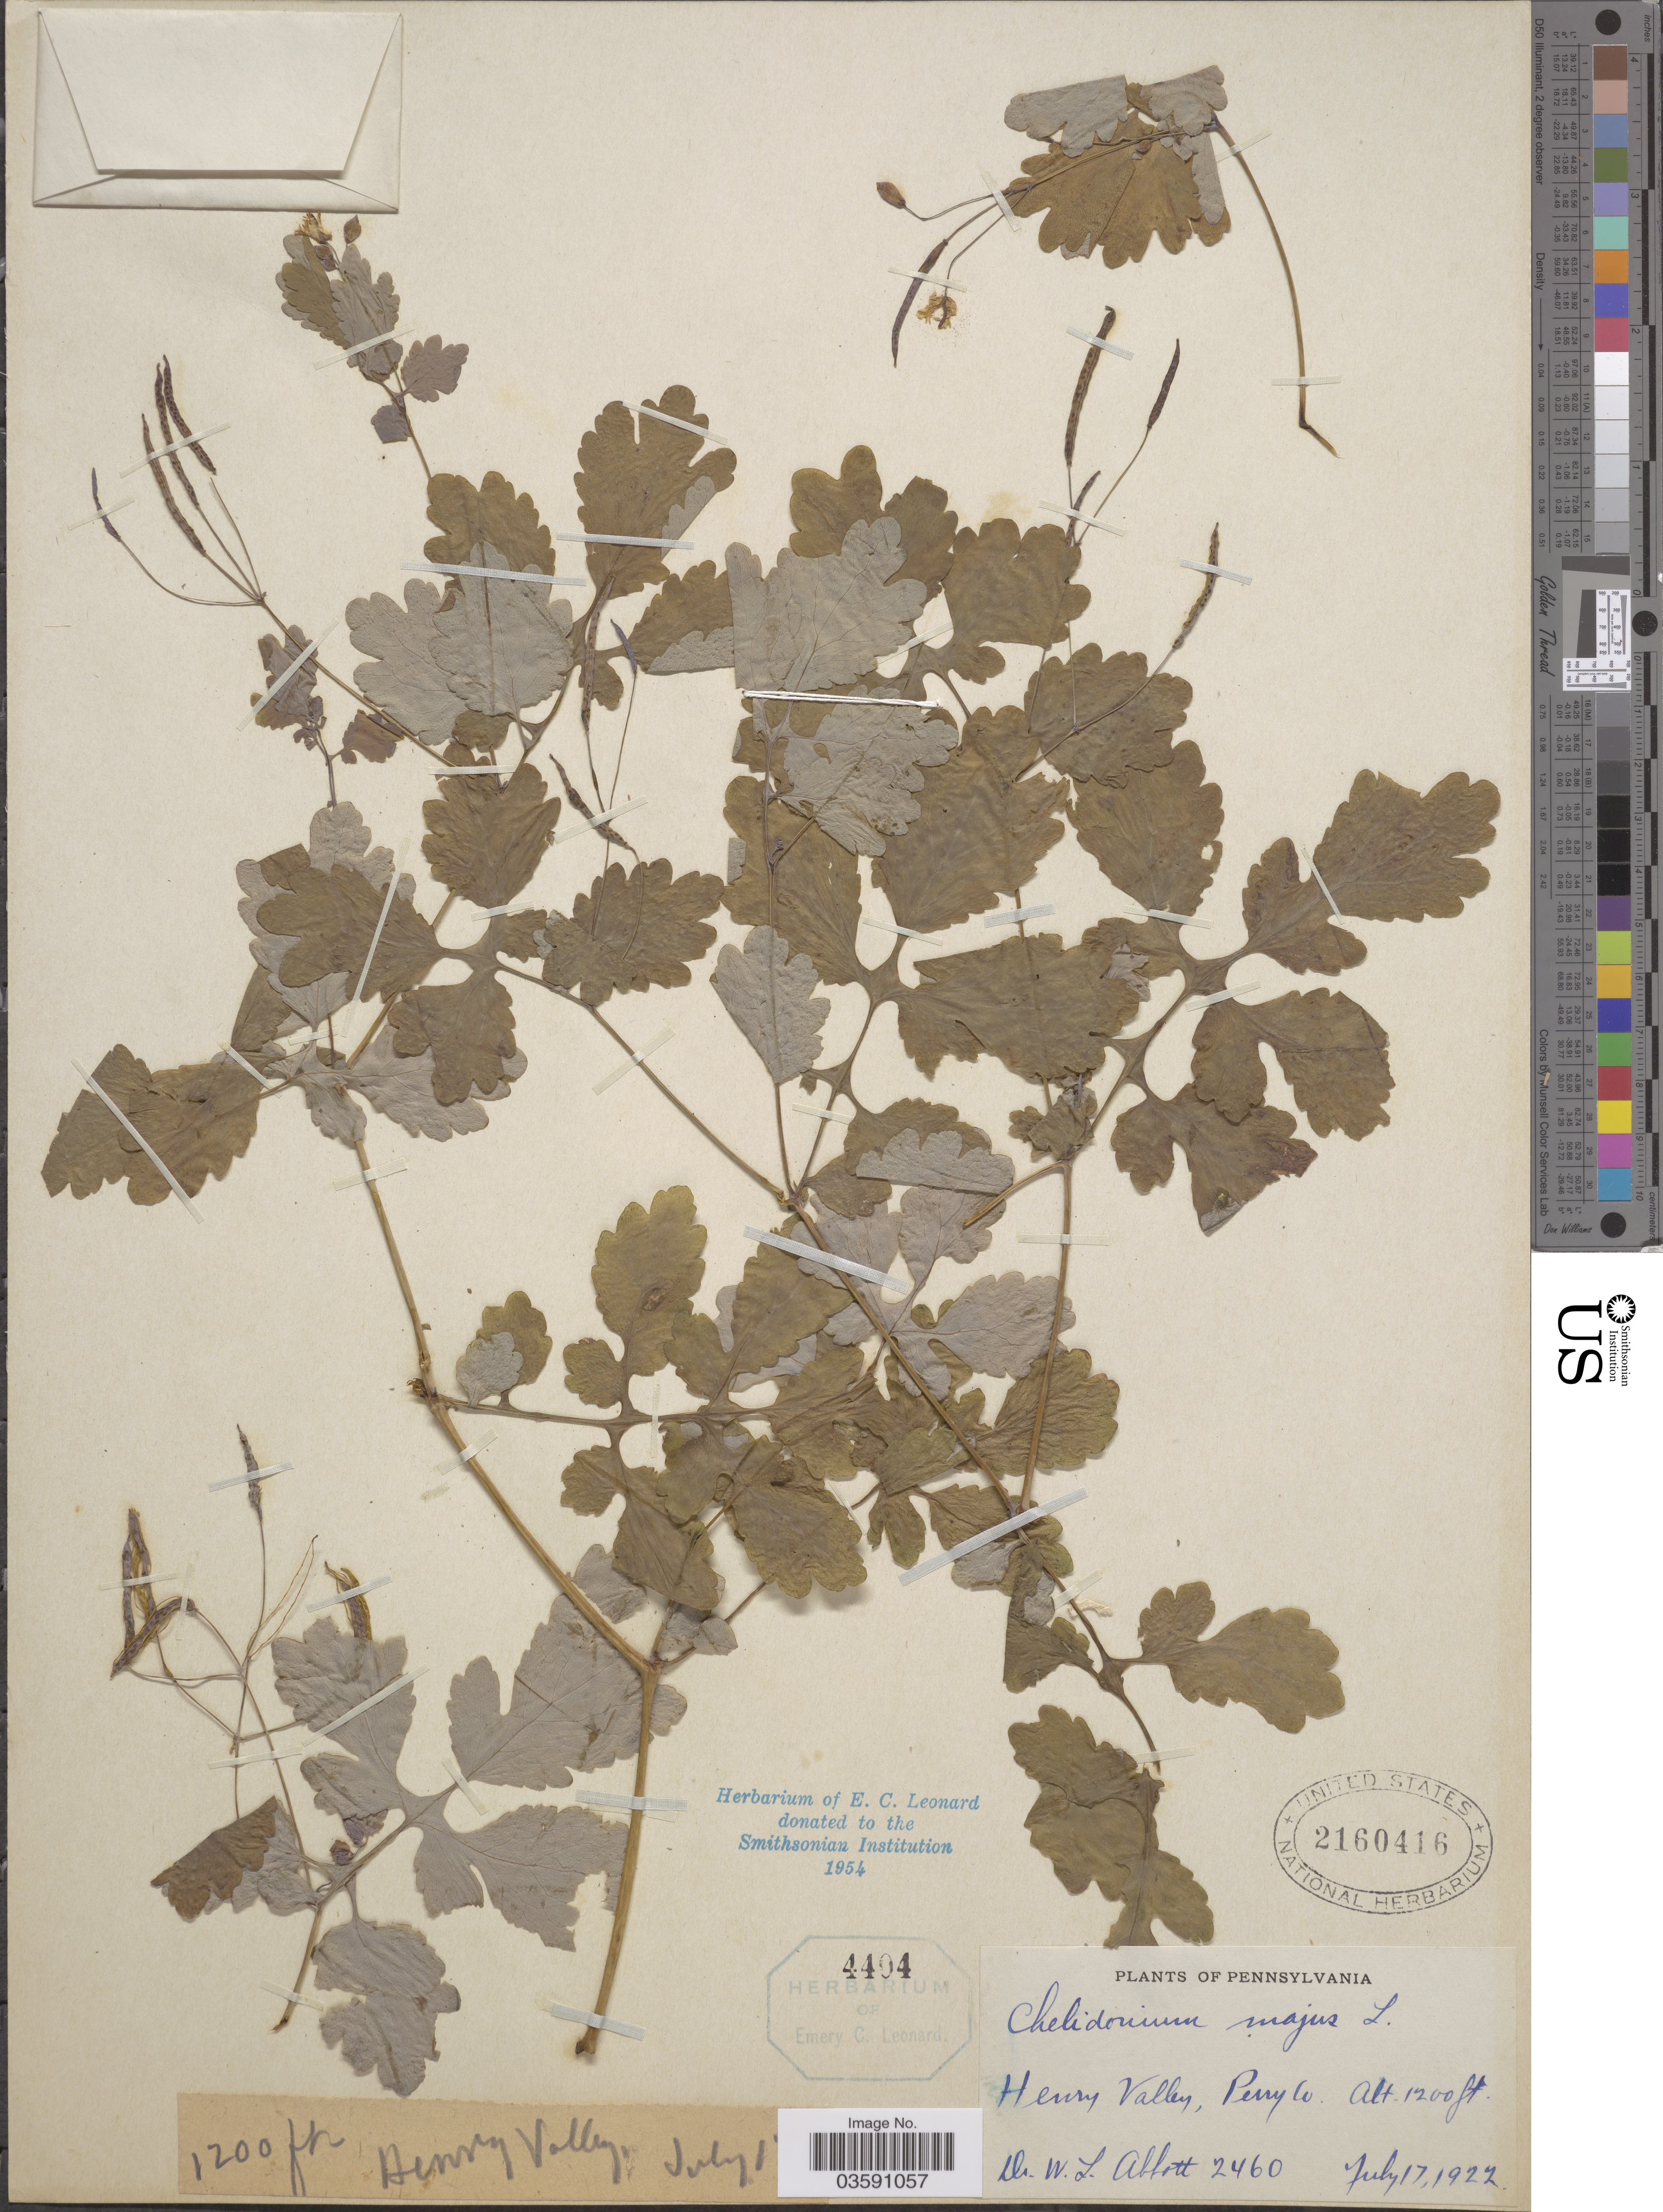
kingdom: Plantae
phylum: Tracheophyta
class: Magnoliopsida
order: Ranunculales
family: Papaveraceae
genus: Chelidonium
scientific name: Chelidonium majus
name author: L.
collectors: W. L. Abbott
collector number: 2460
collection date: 1922-07-17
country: United States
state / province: Pennsylvania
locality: Henry Valley, Perry Co.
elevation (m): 366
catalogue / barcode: US 2160416